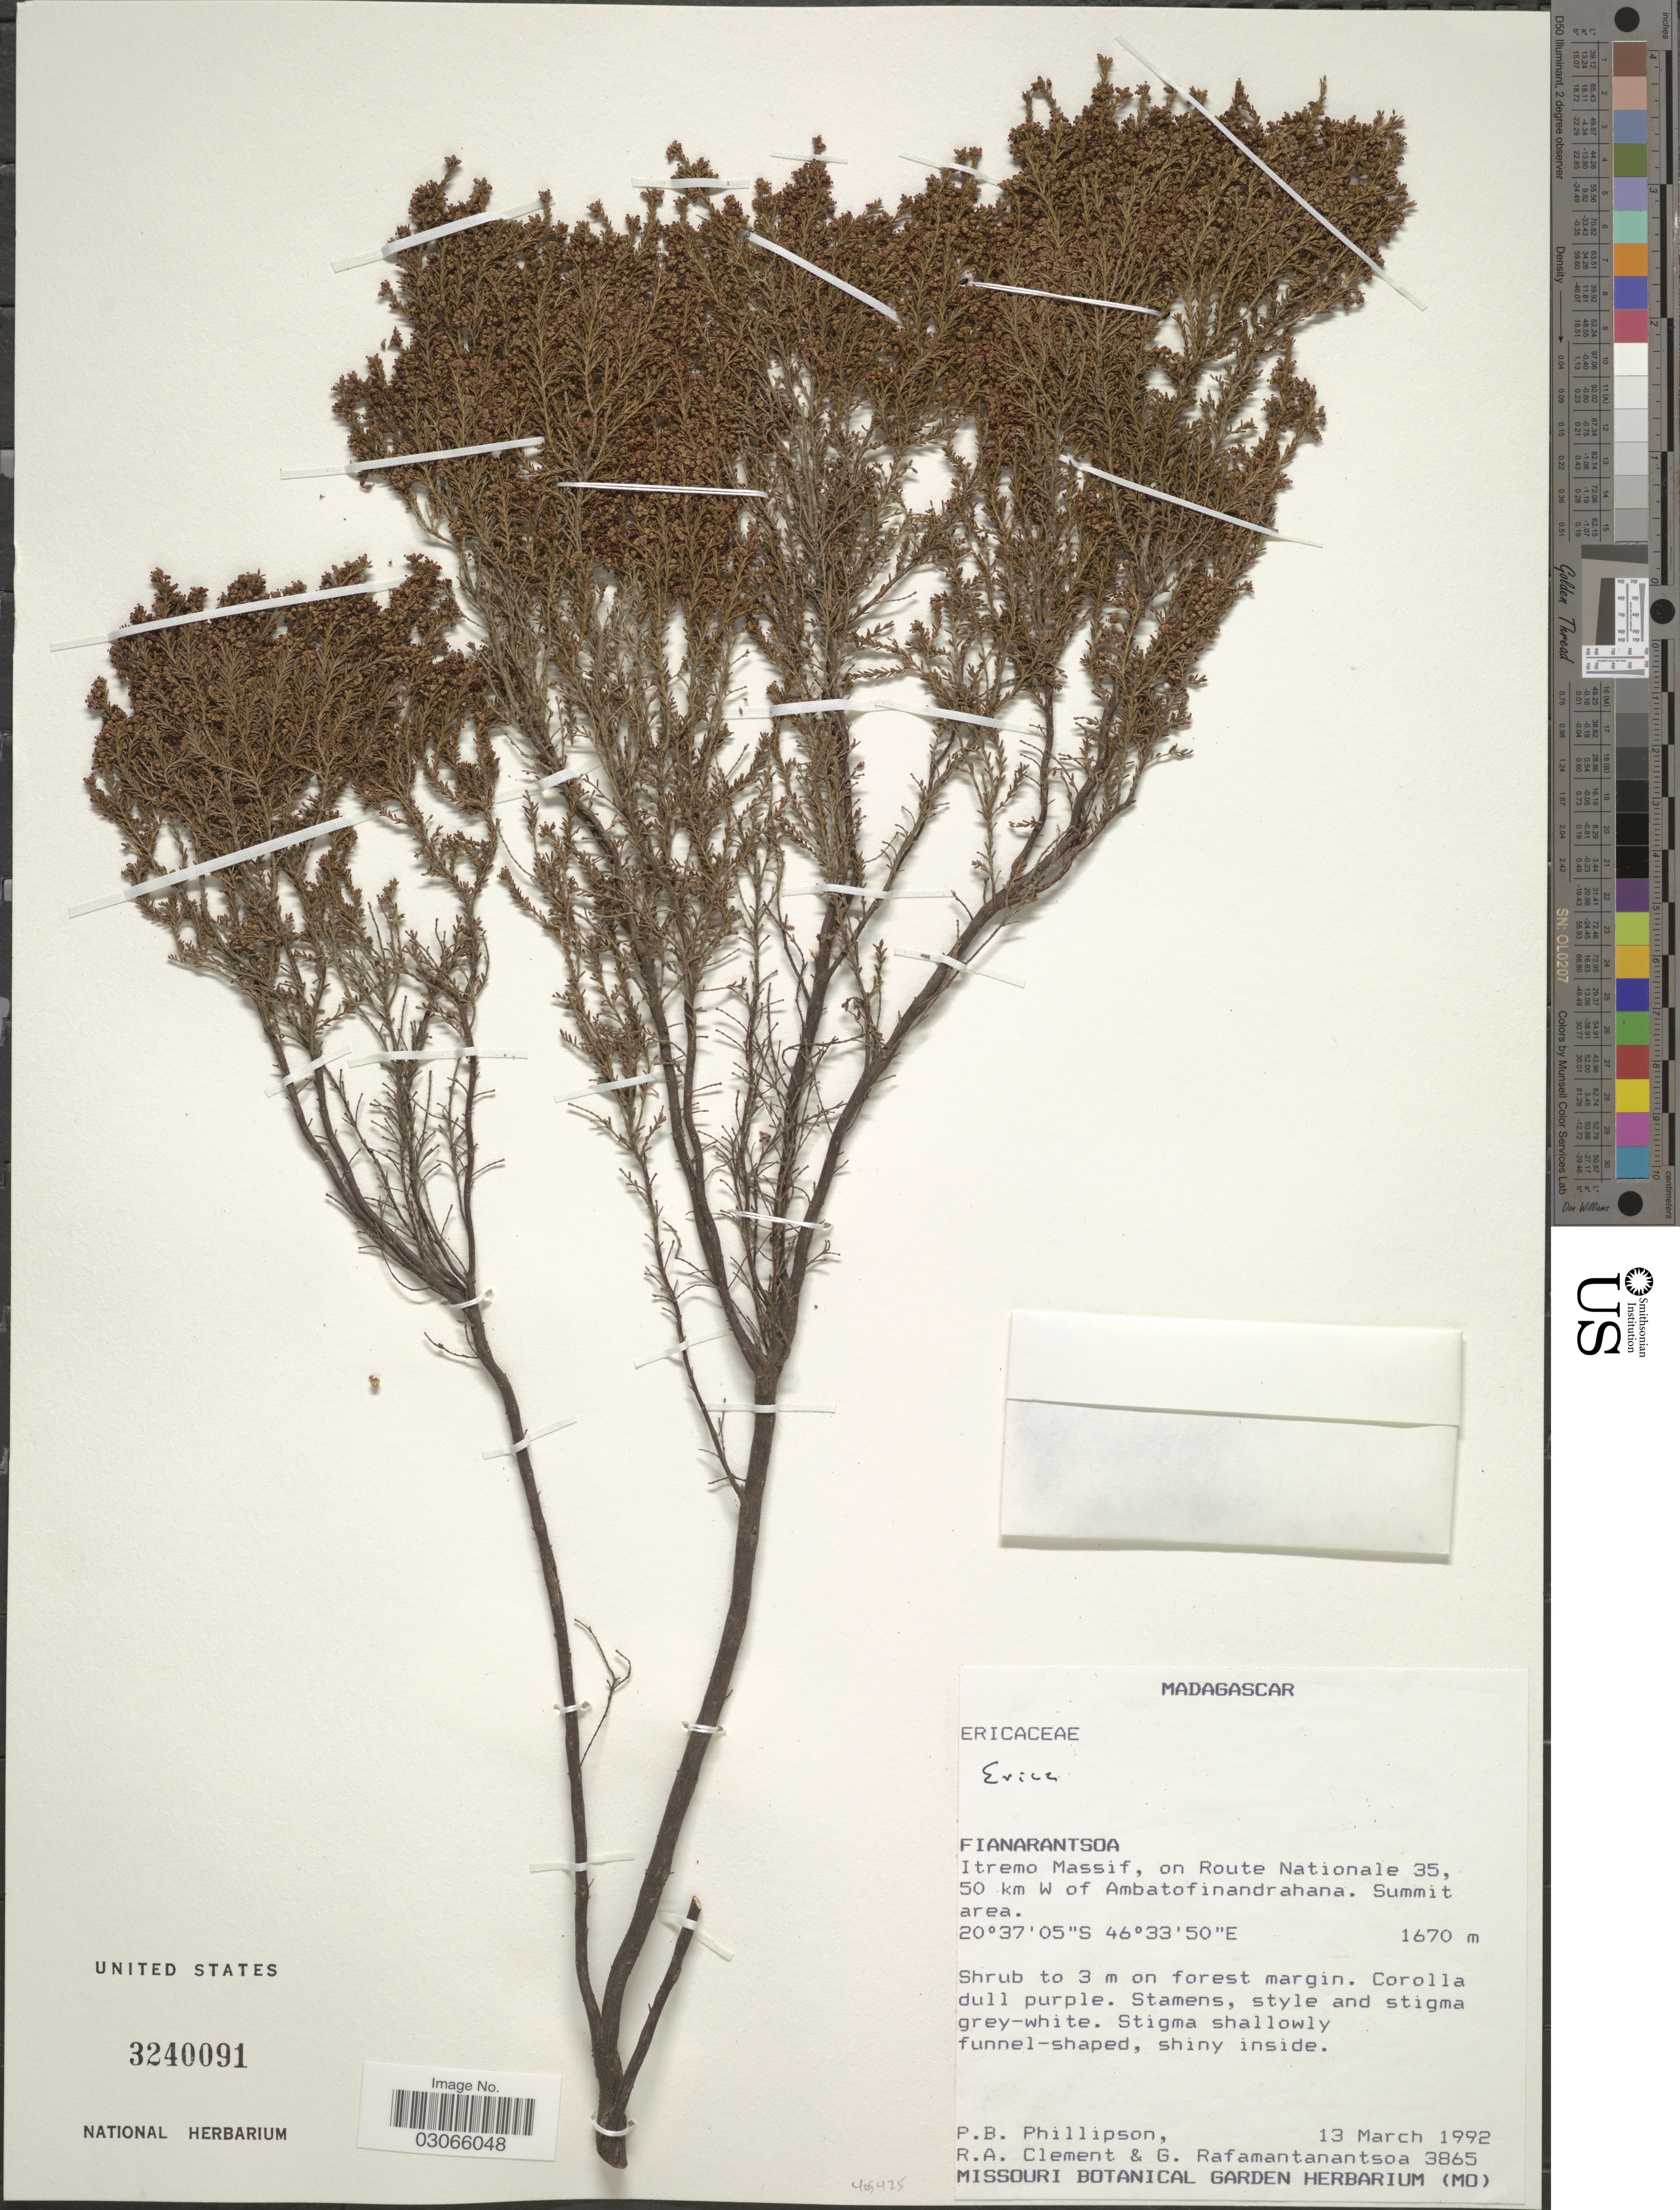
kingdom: Plantae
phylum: Tracheophyta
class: Magnoliopsida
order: Ericales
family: Ericaceae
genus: Erica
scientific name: Erica sp.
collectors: P. B. Phillipson, R. A.Clement & G. Rafamantanantsoa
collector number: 3865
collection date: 1992-03-13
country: Madagascar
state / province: Amoron'i Mania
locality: Itremo Massif, on Route Nationale 35, 50 km W of Ambatofinandrahana. Summit area.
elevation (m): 1670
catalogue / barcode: US 3240091